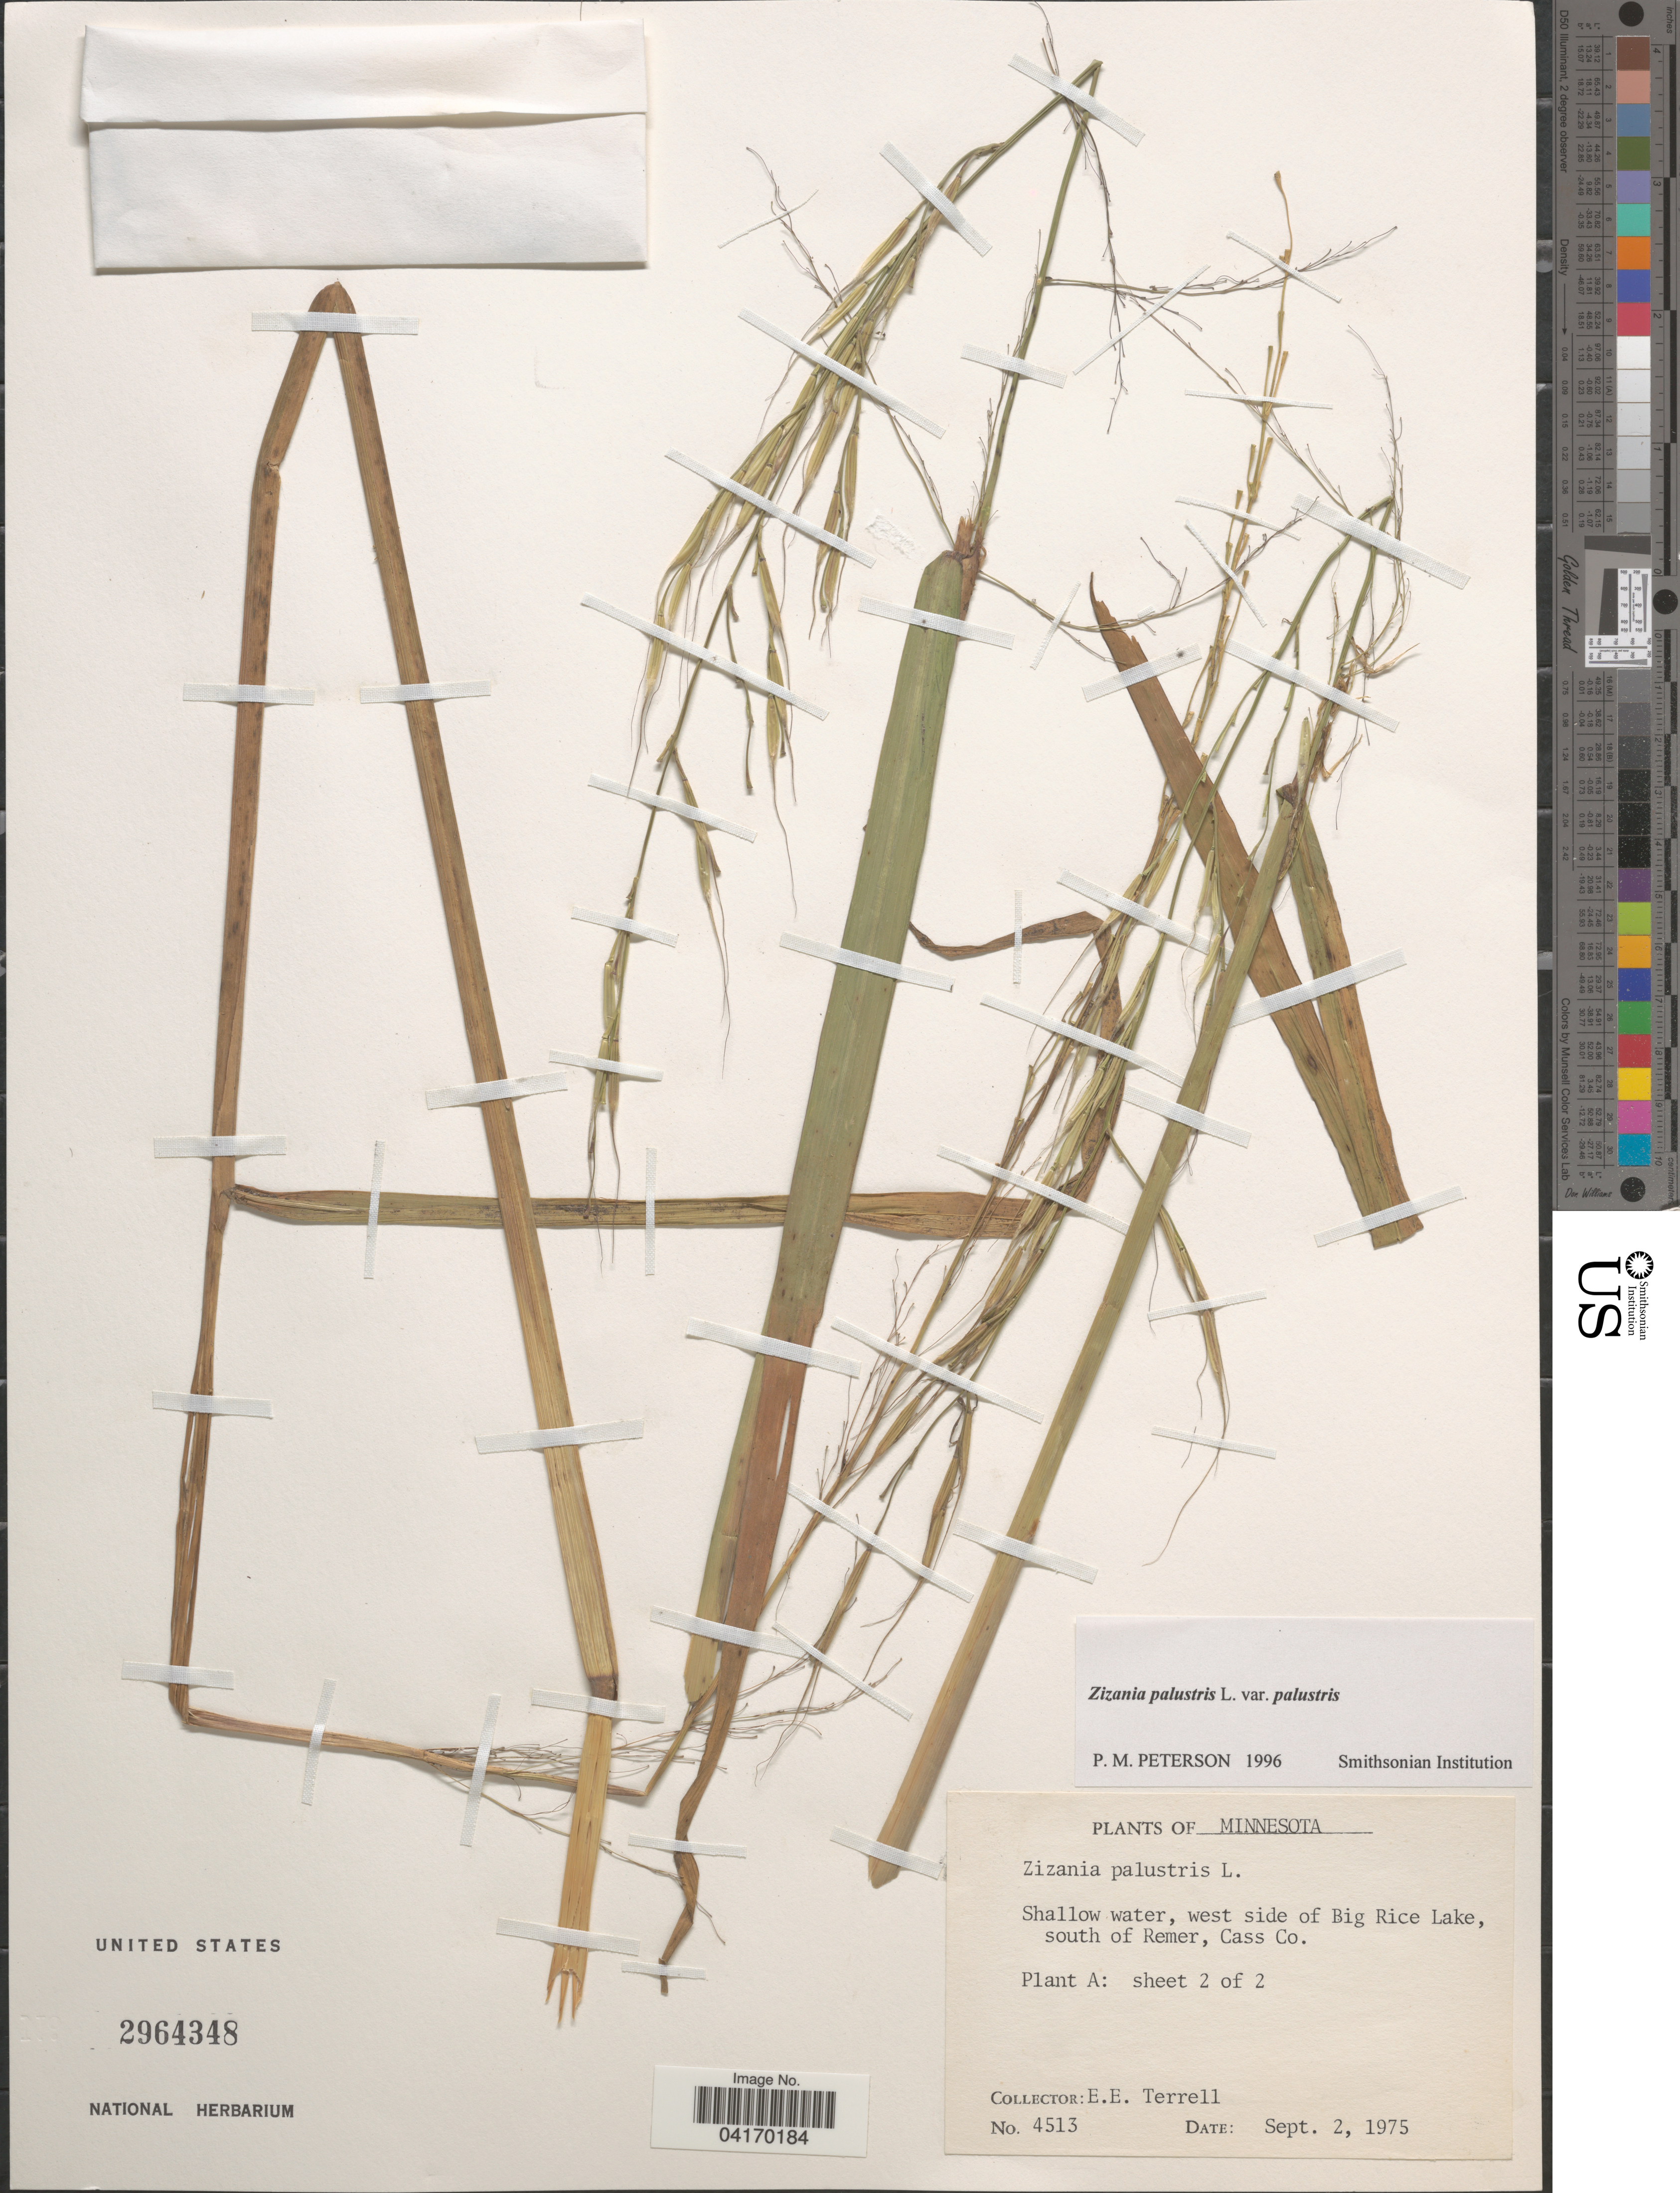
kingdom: Plantae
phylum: Tracheophyta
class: Liliopsida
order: Poales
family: Poaceae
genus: Zizania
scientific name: Zizania palustris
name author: L.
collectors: E. E. Terrell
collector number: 4513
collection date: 1975-09-02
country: United States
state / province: Minnesota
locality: Shallow water, west side of Big Rice Lake, south of Remer, Cass Co.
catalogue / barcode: US 2964348